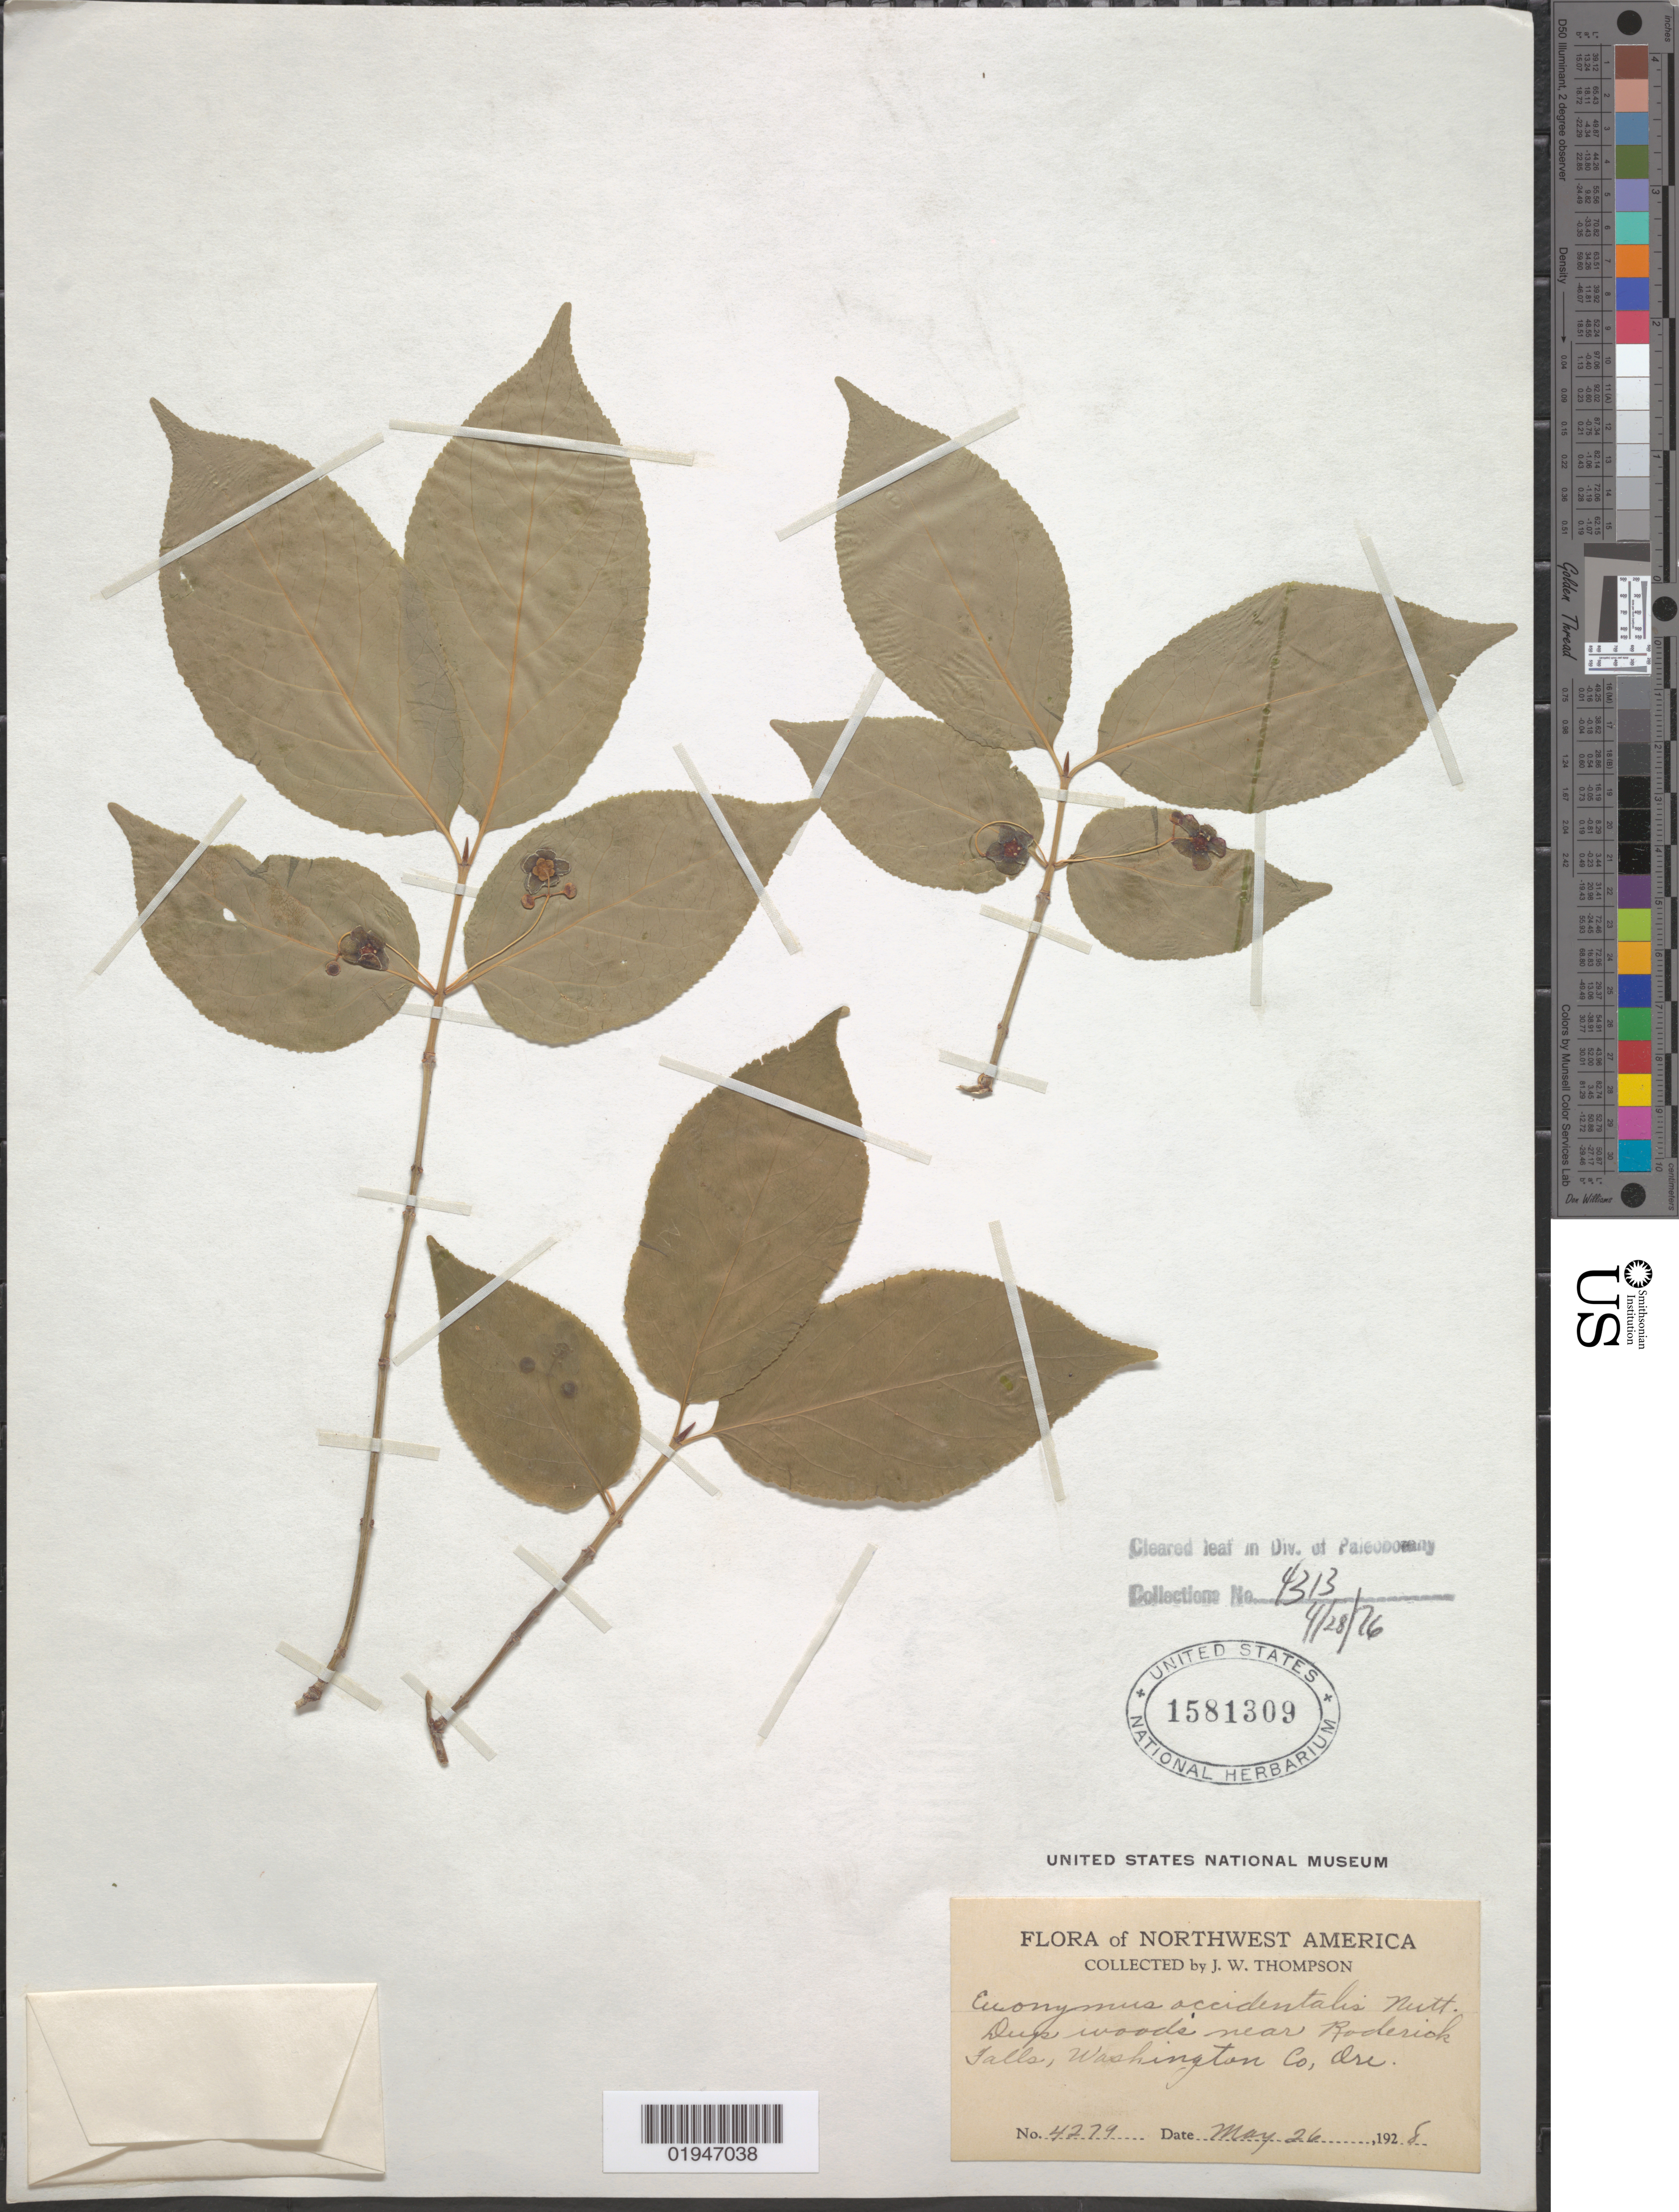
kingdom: Plantae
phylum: Tracheophyta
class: Magnoliopsida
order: Celastrales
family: Celastraceae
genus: Euonymus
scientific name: Euonymus occidentalis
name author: Nutt. ex Torr.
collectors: J. Thompson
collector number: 4279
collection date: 1928-05-26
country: United States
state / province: Oregon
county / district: Washington County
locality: Roderick Falls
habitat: Deep woods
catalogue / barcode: US 1581309